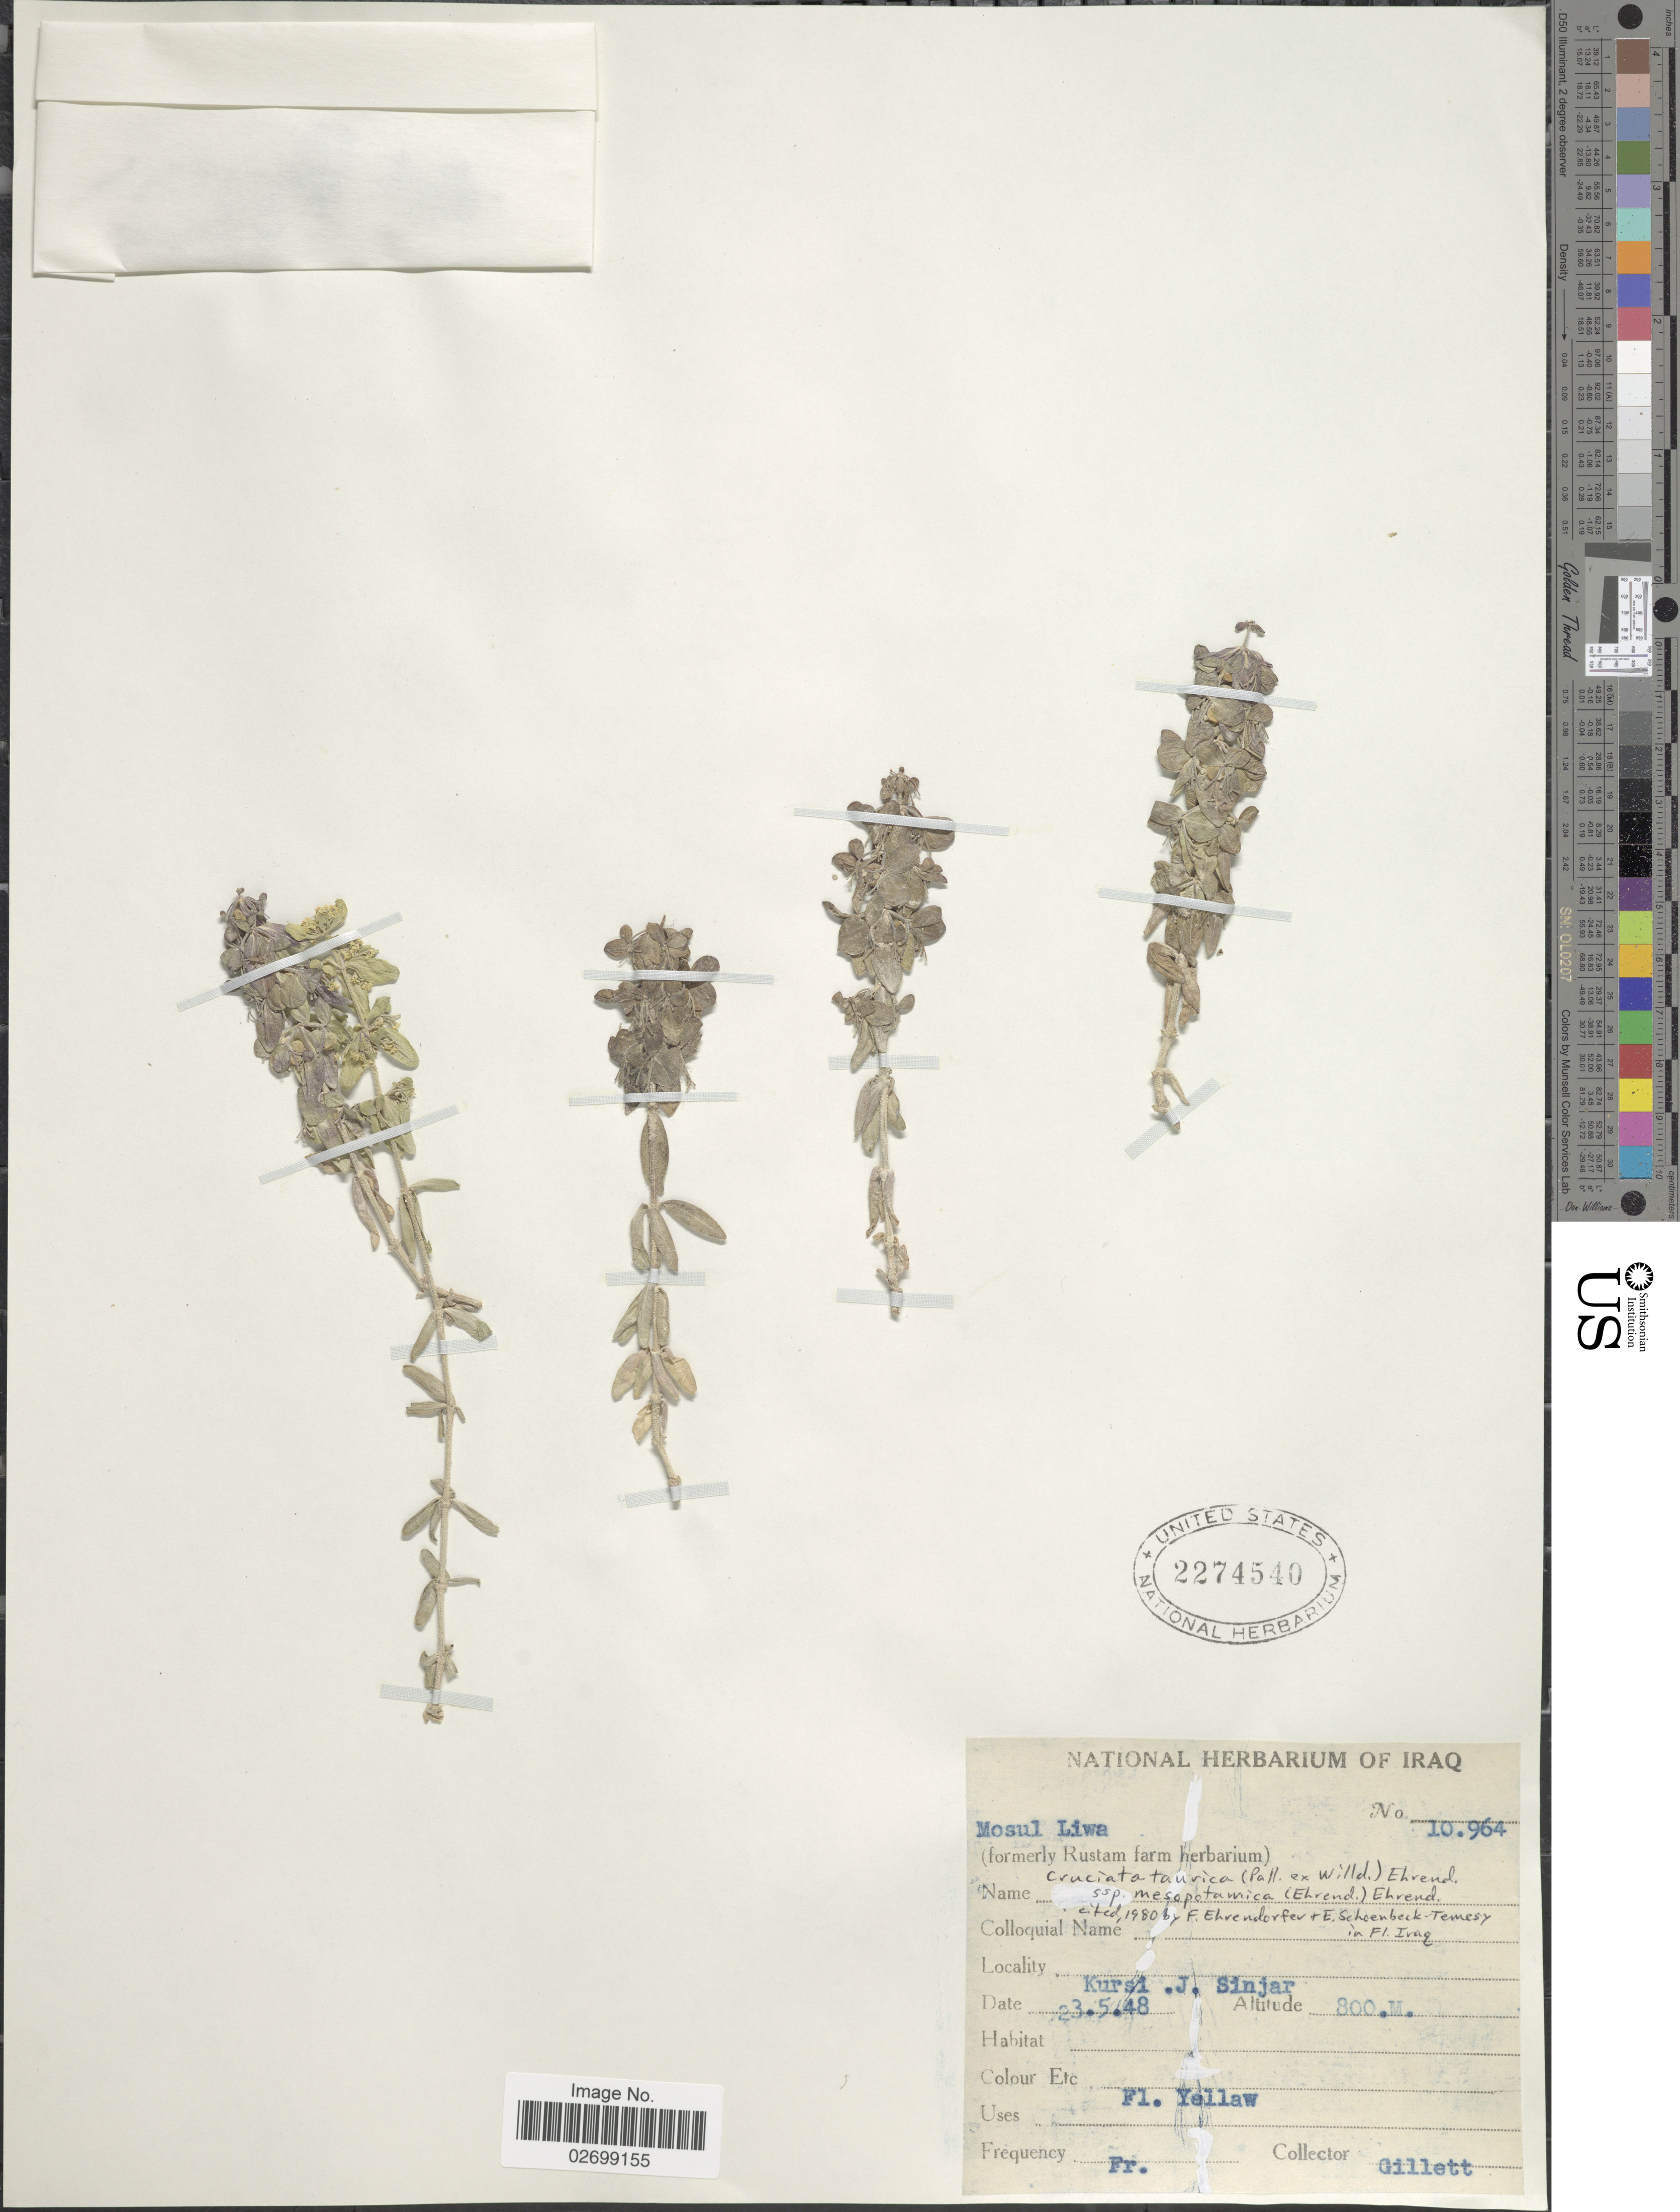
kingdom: Plantae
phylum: Tracheophyta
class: Magnoliopsida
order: Gentianales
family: Rubiaceae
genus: Cruciata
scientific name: Cruciata taurica subsp. mesopotamica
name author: (Ehrend.) Ehrend.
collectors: Gillett, --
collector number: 10964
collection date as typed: Transcribed d/m/y: 23/5/48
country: Iraq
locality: Kursi.J. Sinjar, Mosul Liwa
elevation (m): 800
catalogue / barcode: US 2274540